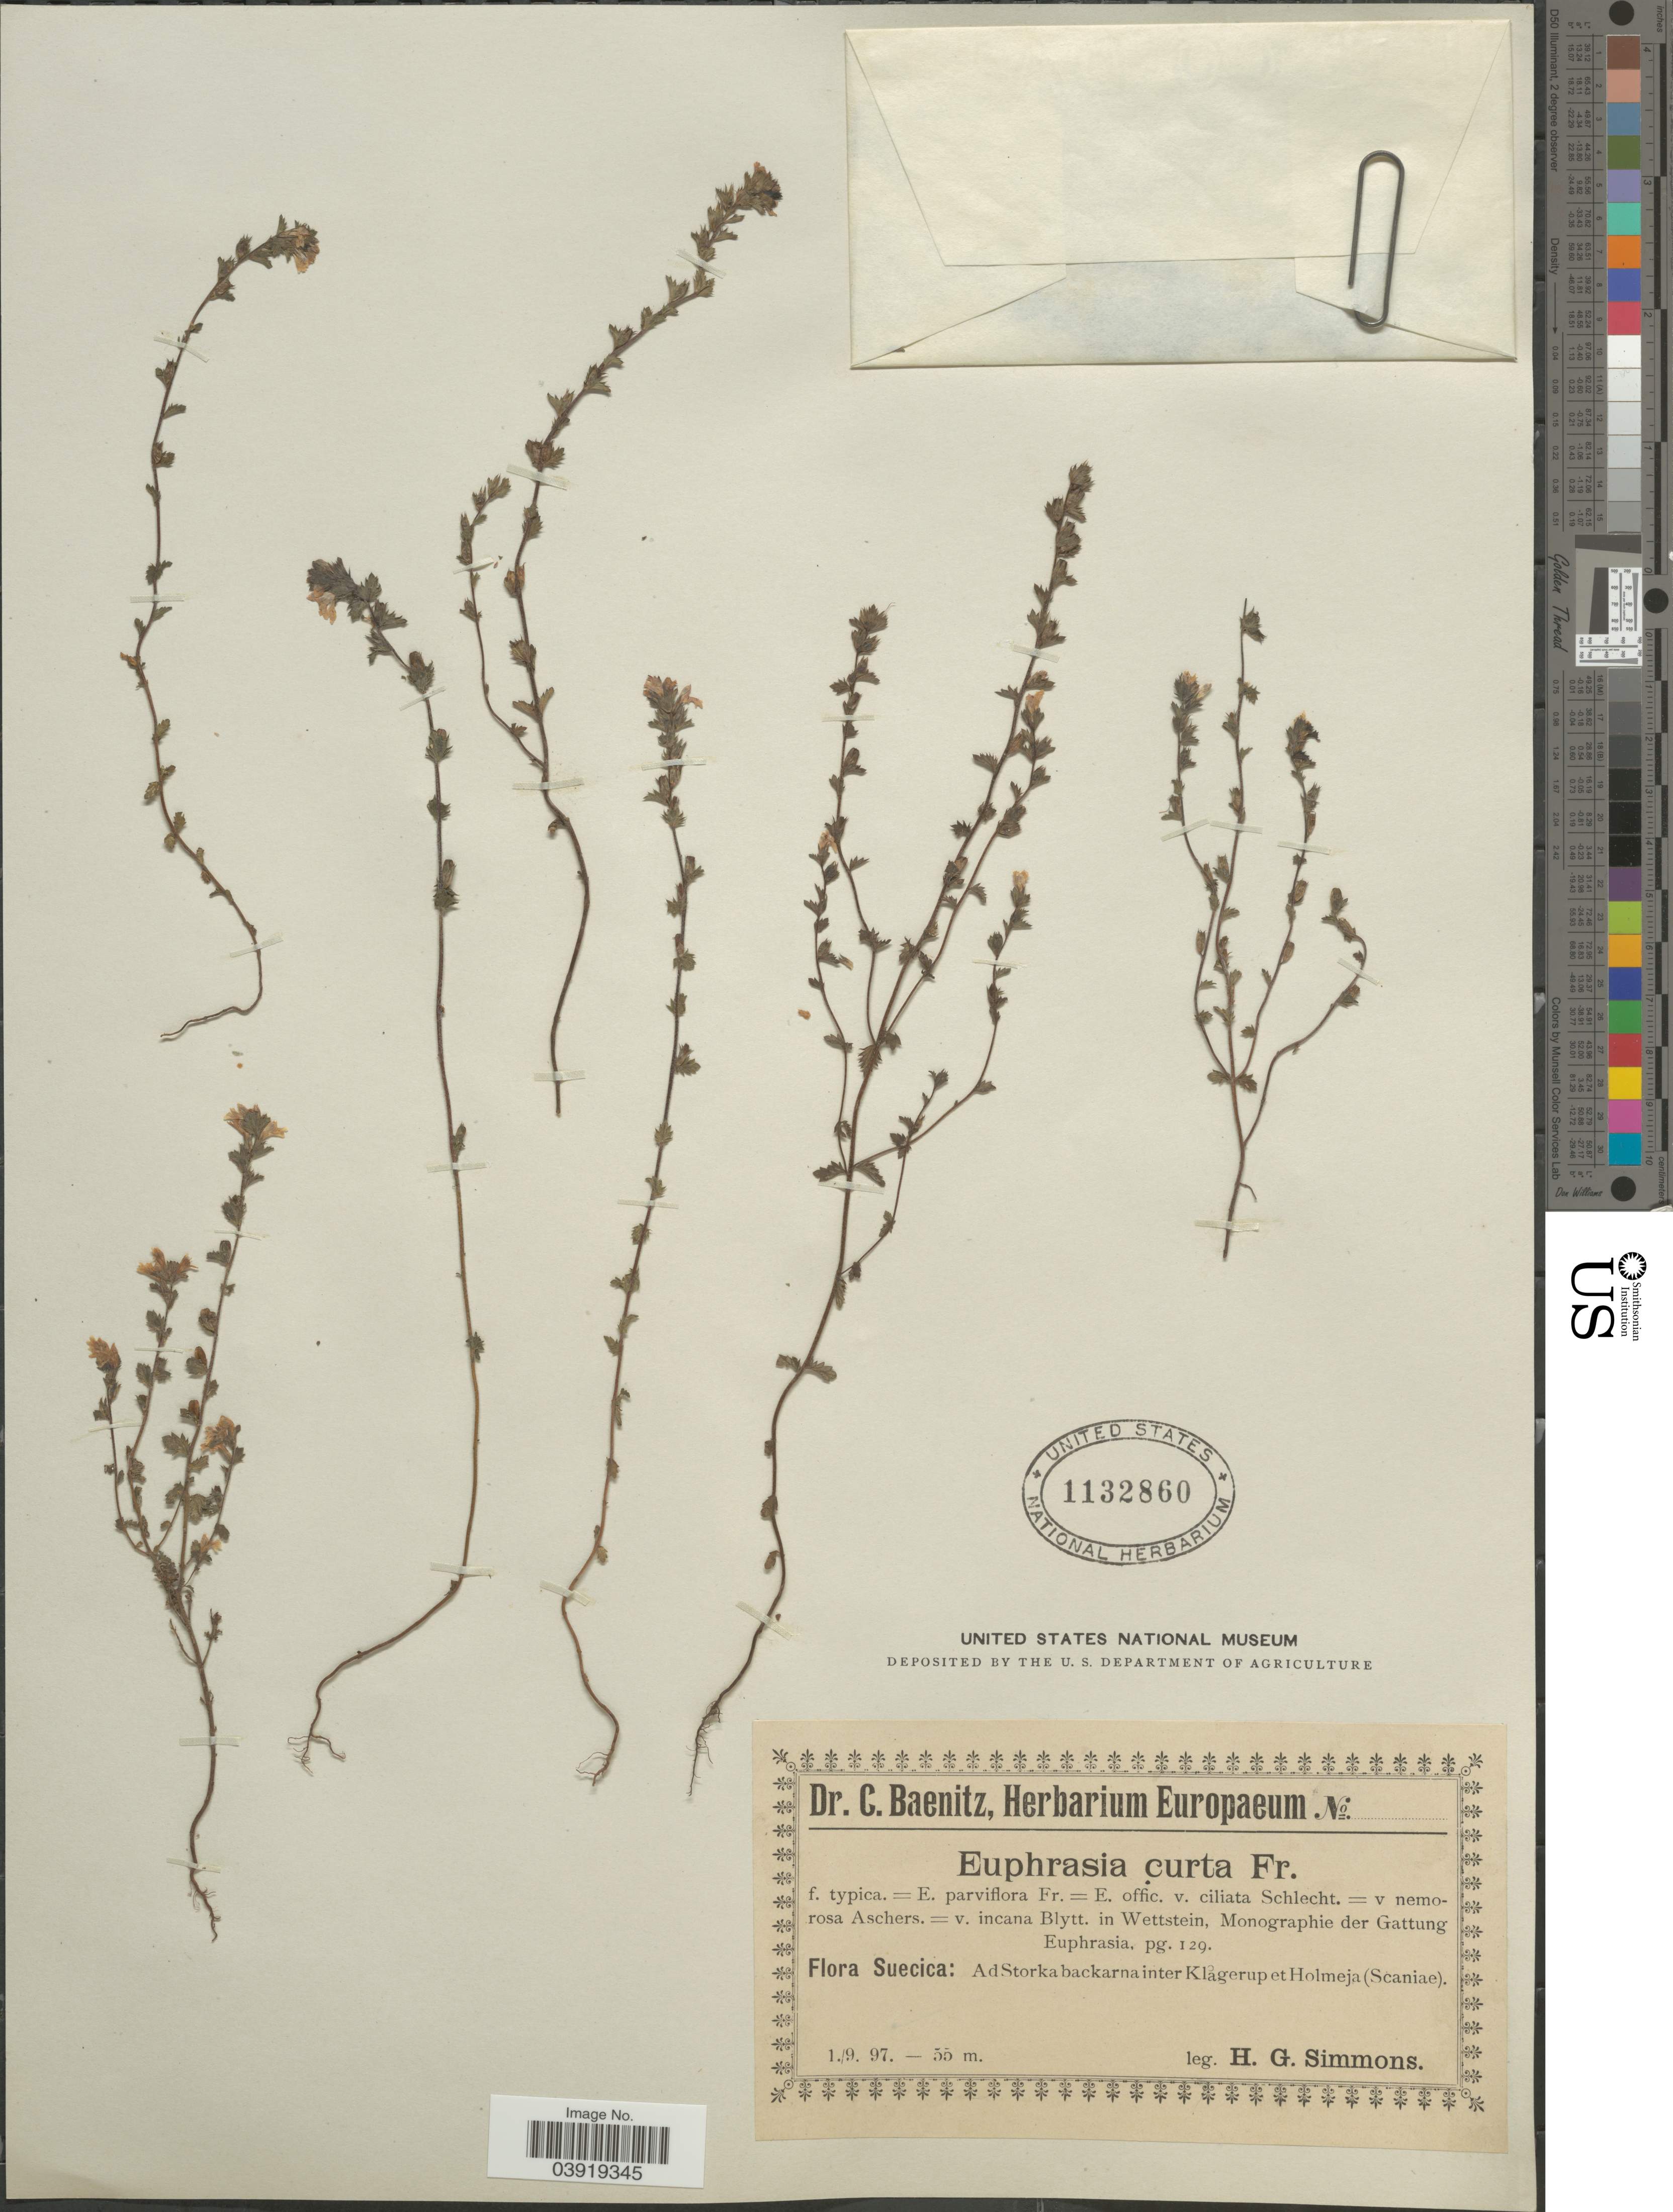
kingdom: Plantae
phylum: Tracheophyta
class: Magnoliopsida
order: Lamiales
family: Orobanchaceae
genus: Euphrasia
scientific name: Euphrasia curta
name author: (Fr.) Wettst.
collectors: H. Simmons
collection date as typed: Transcribed d/m/y: 1/9/97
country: Sweden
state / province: Skåne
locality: Suecica: Ad Storka backarna inter Klagerup et Holmeja (Scaniæ).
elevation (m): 55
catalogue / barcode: US 1132860